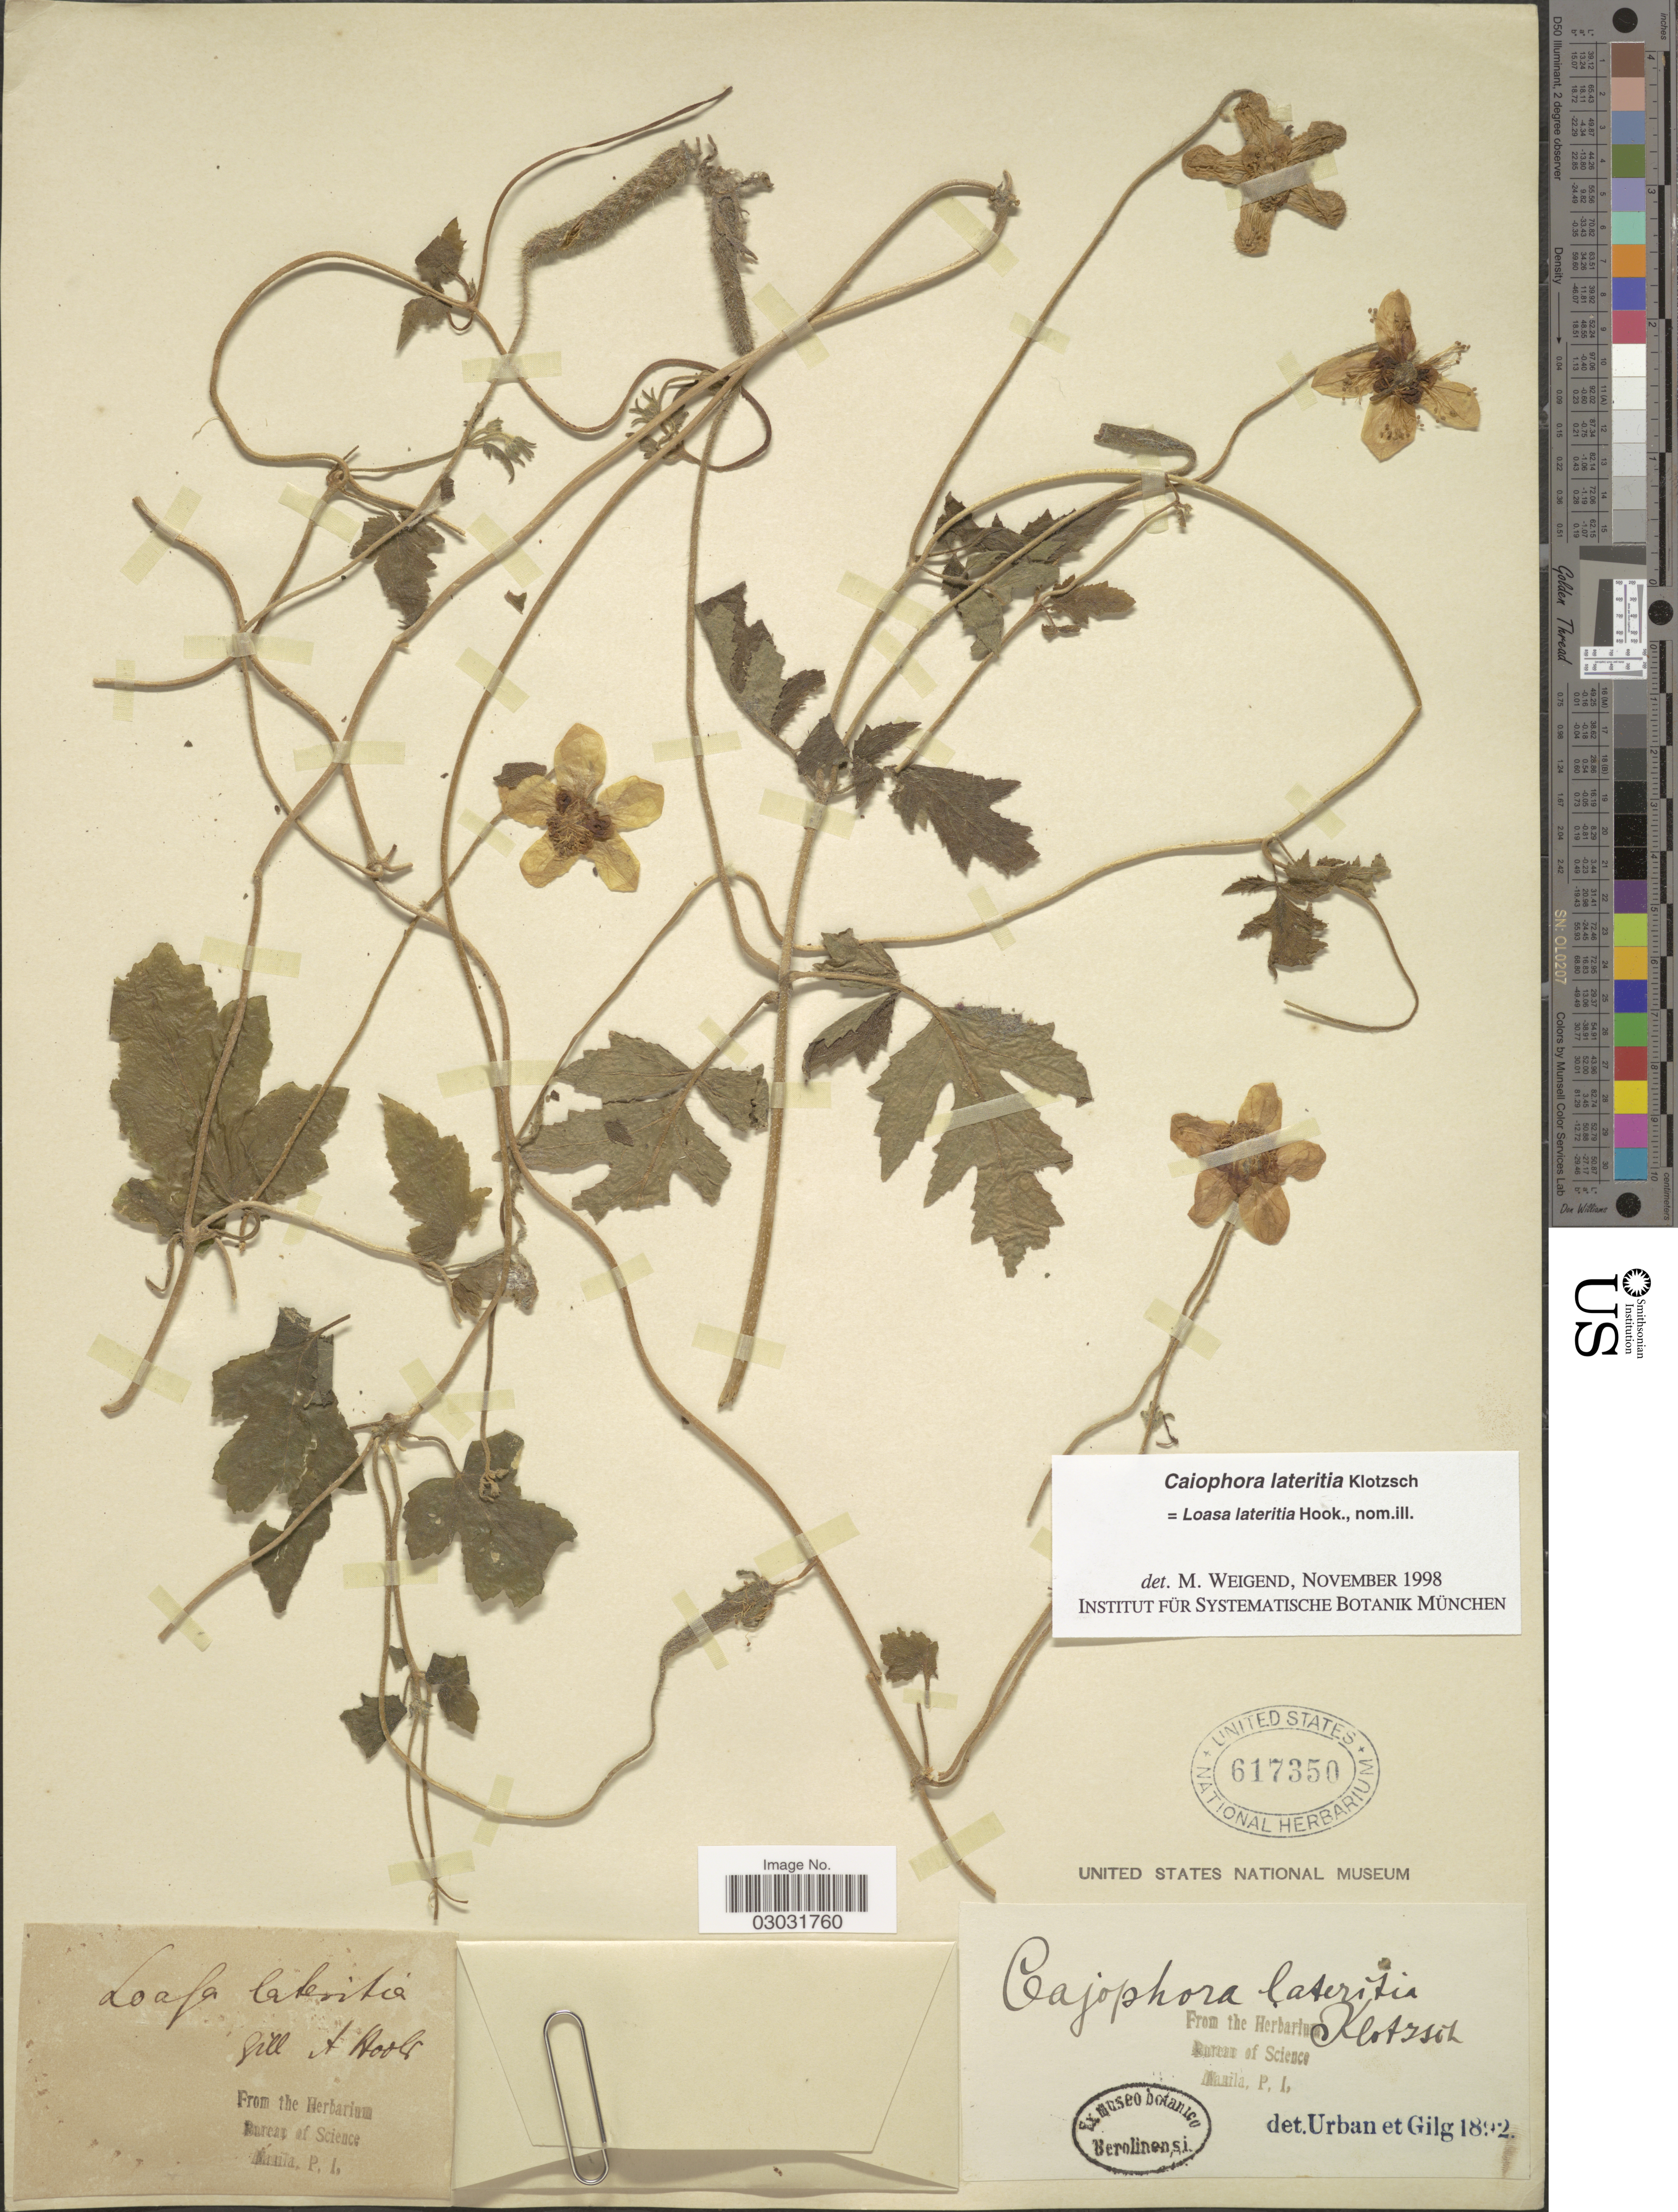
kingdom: Plantae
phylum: Tracheophyta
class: Magnoliopsida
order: Cornales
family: Loasaceae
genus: Caiophora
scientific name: Caiophora lateritia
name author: Klotzsch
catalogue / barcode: US 617350